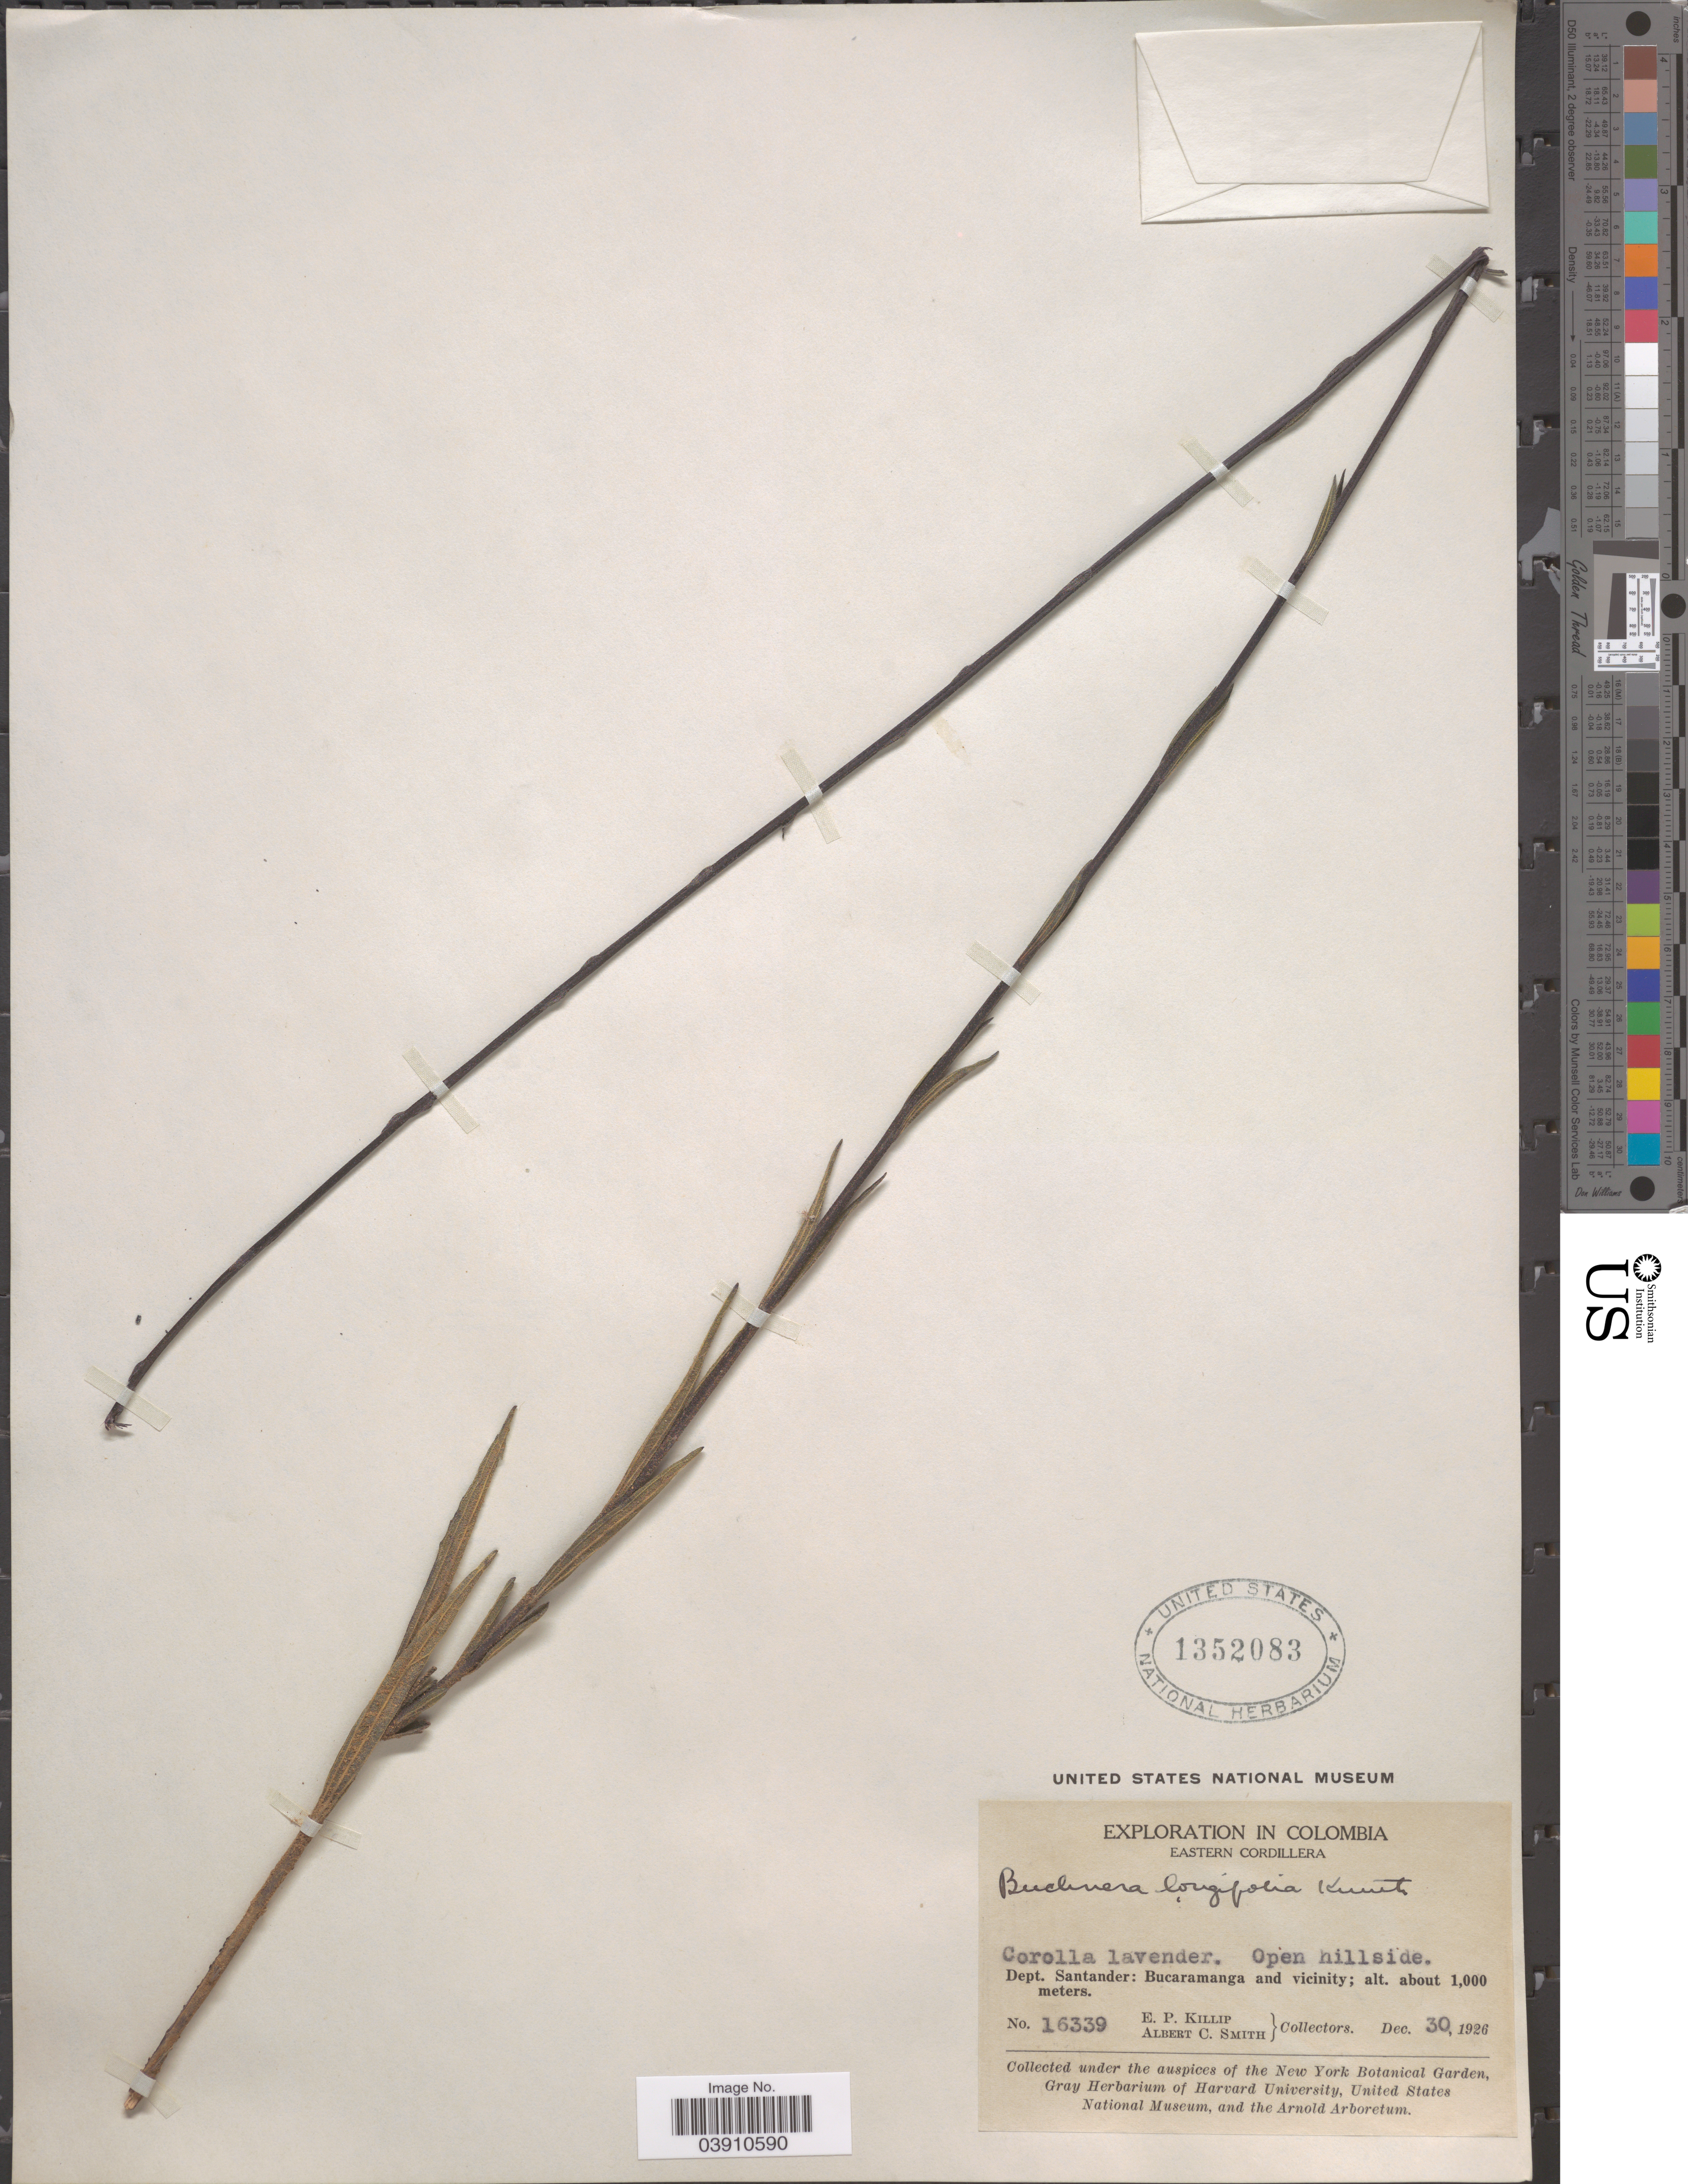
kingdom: Plantae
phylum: Tracheophyta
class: Magnoliopsida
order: Lamiales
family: Orobanchaceae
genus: Buchnera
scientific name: Buchnera longifolia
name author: Kunth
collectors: E. P. Killip & A. C. Smith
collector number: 16339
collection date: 1926-12-30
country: Colombia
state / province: Santander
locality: Eastern Cordillera. Dept. Santander: Bucaramanga and vicinity.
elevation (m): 1000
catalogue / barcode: US 1352083